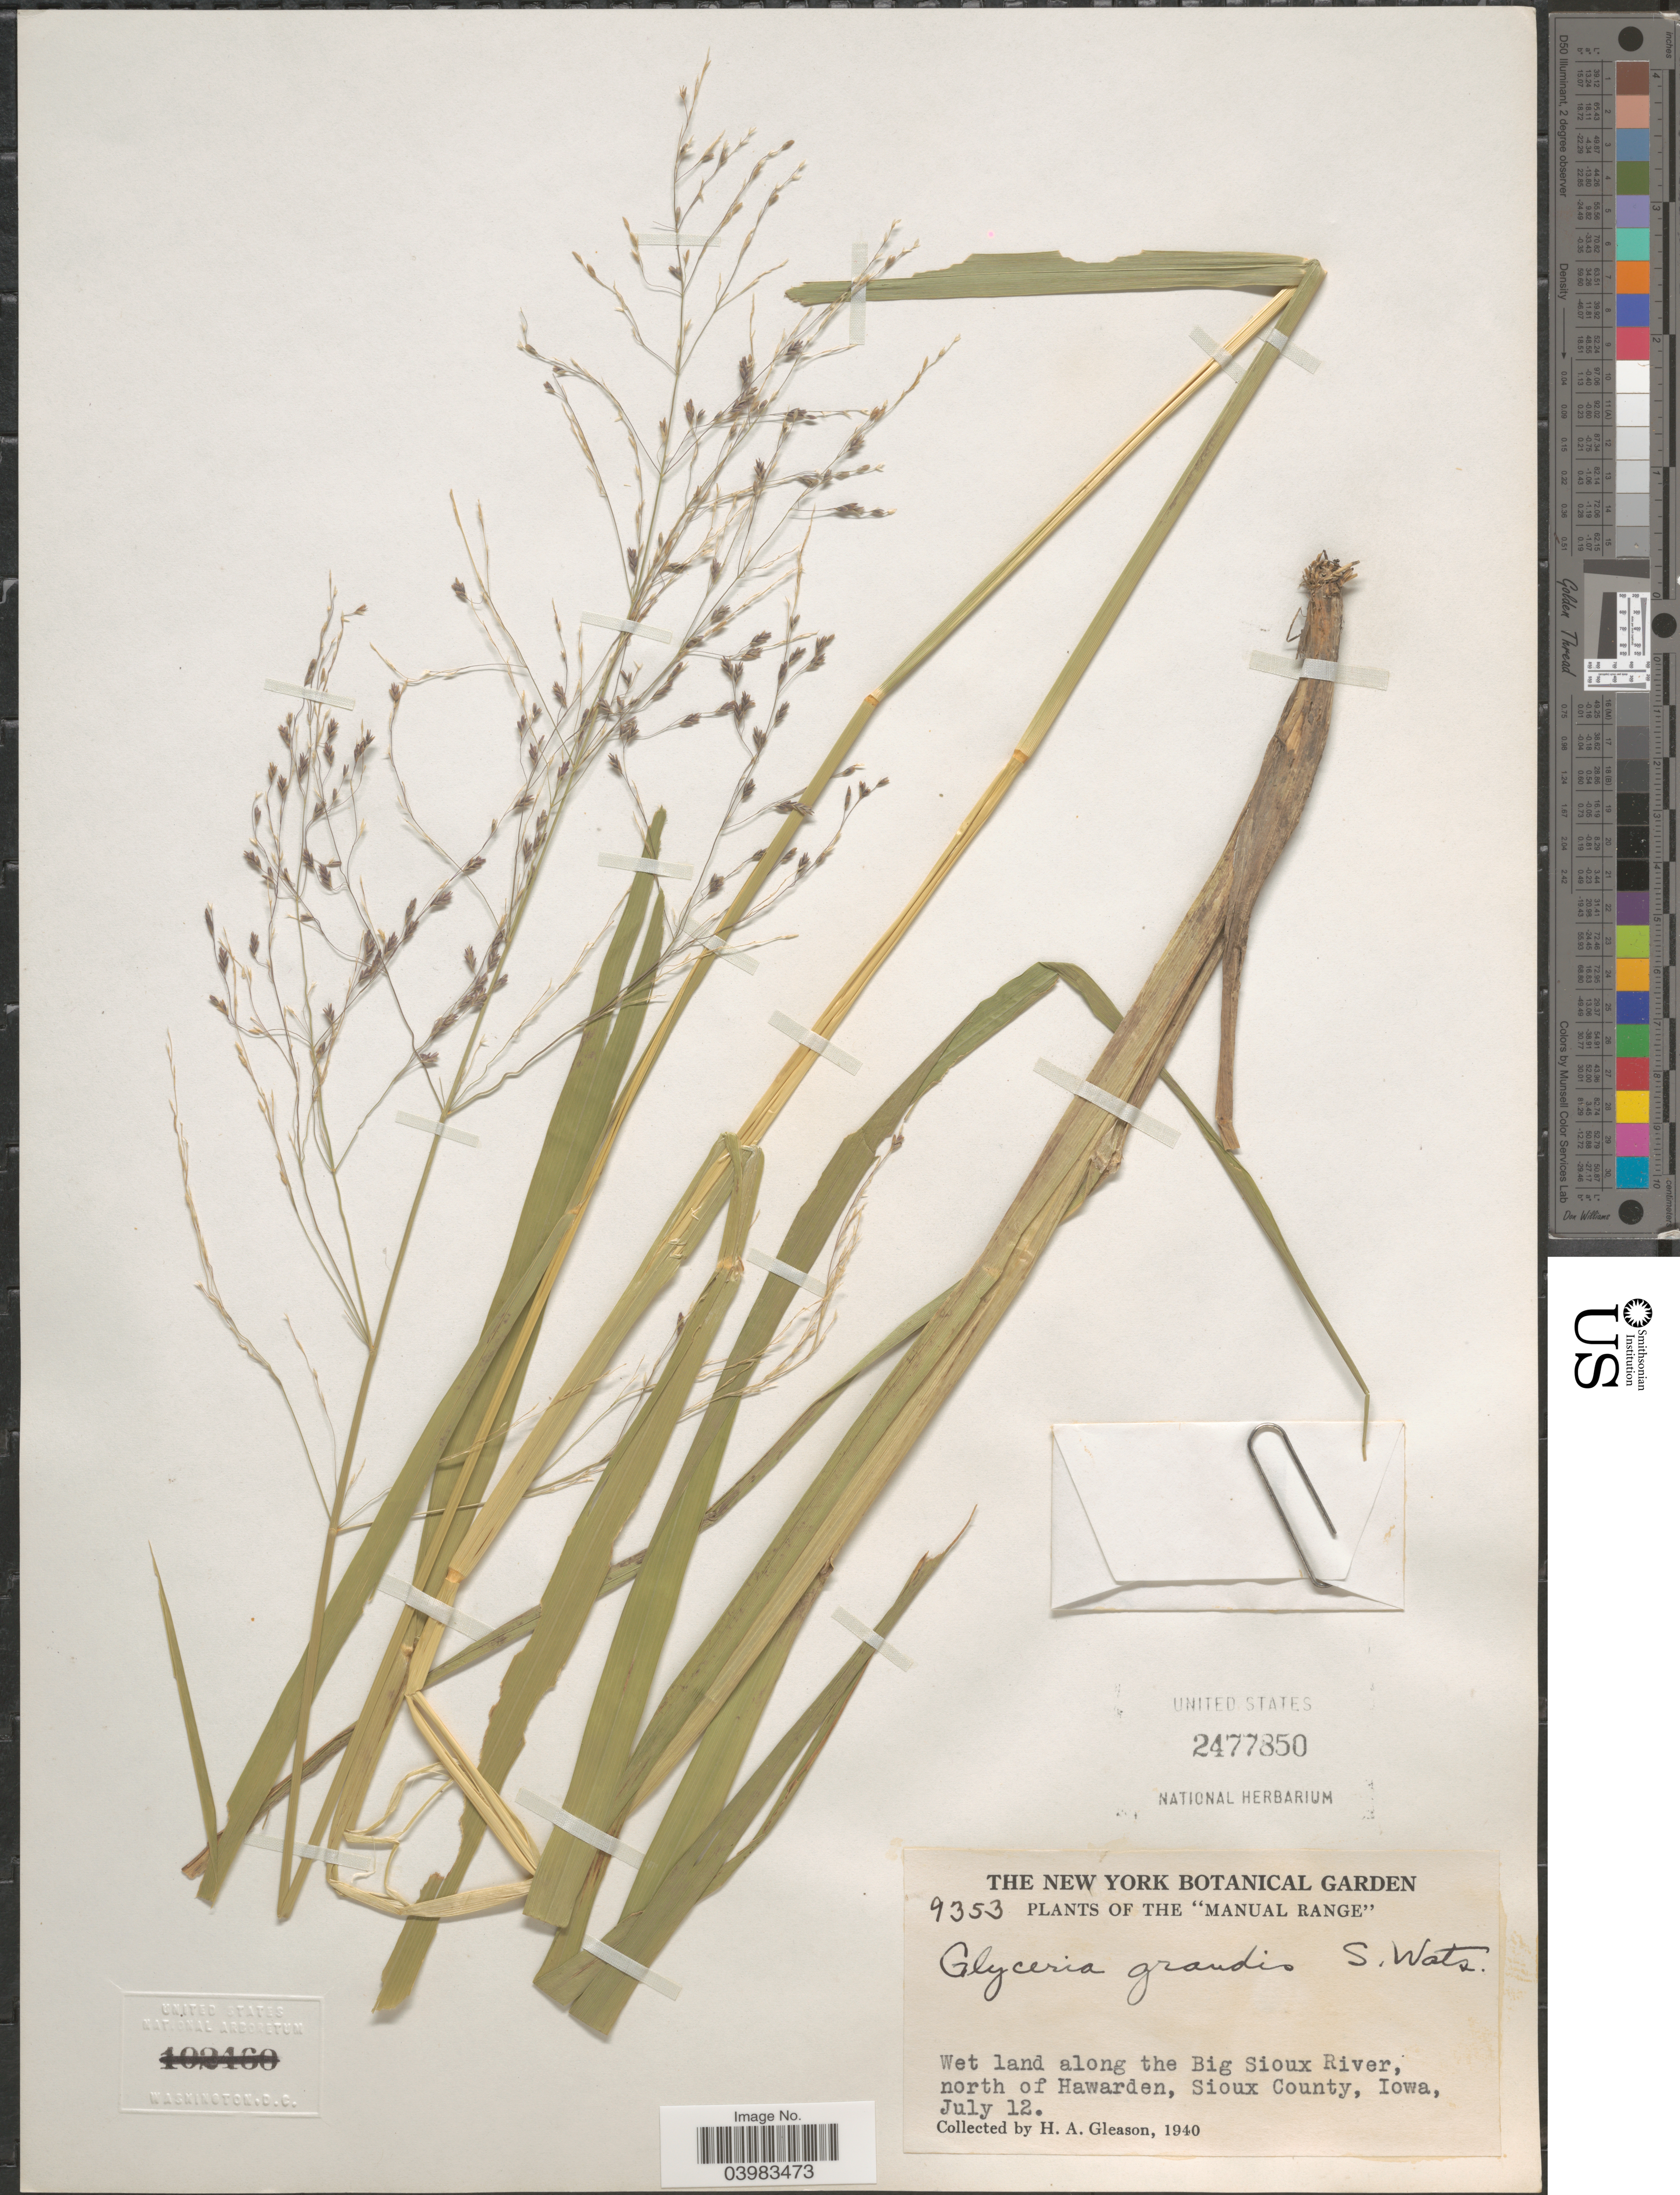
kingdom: Plantae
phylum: Tracheophyta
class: Liliopsida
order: Poales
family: Poaceae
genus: Glyceria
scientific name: Glyceria grandis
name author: S. Watson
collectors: H. A. Gleason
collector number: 9353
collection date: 1940-07-12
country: United States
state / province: Iowa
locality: The "Manual Range". Along the Big Sioux River, north of Hawarden, Sioux County.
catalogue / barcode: US 2477850